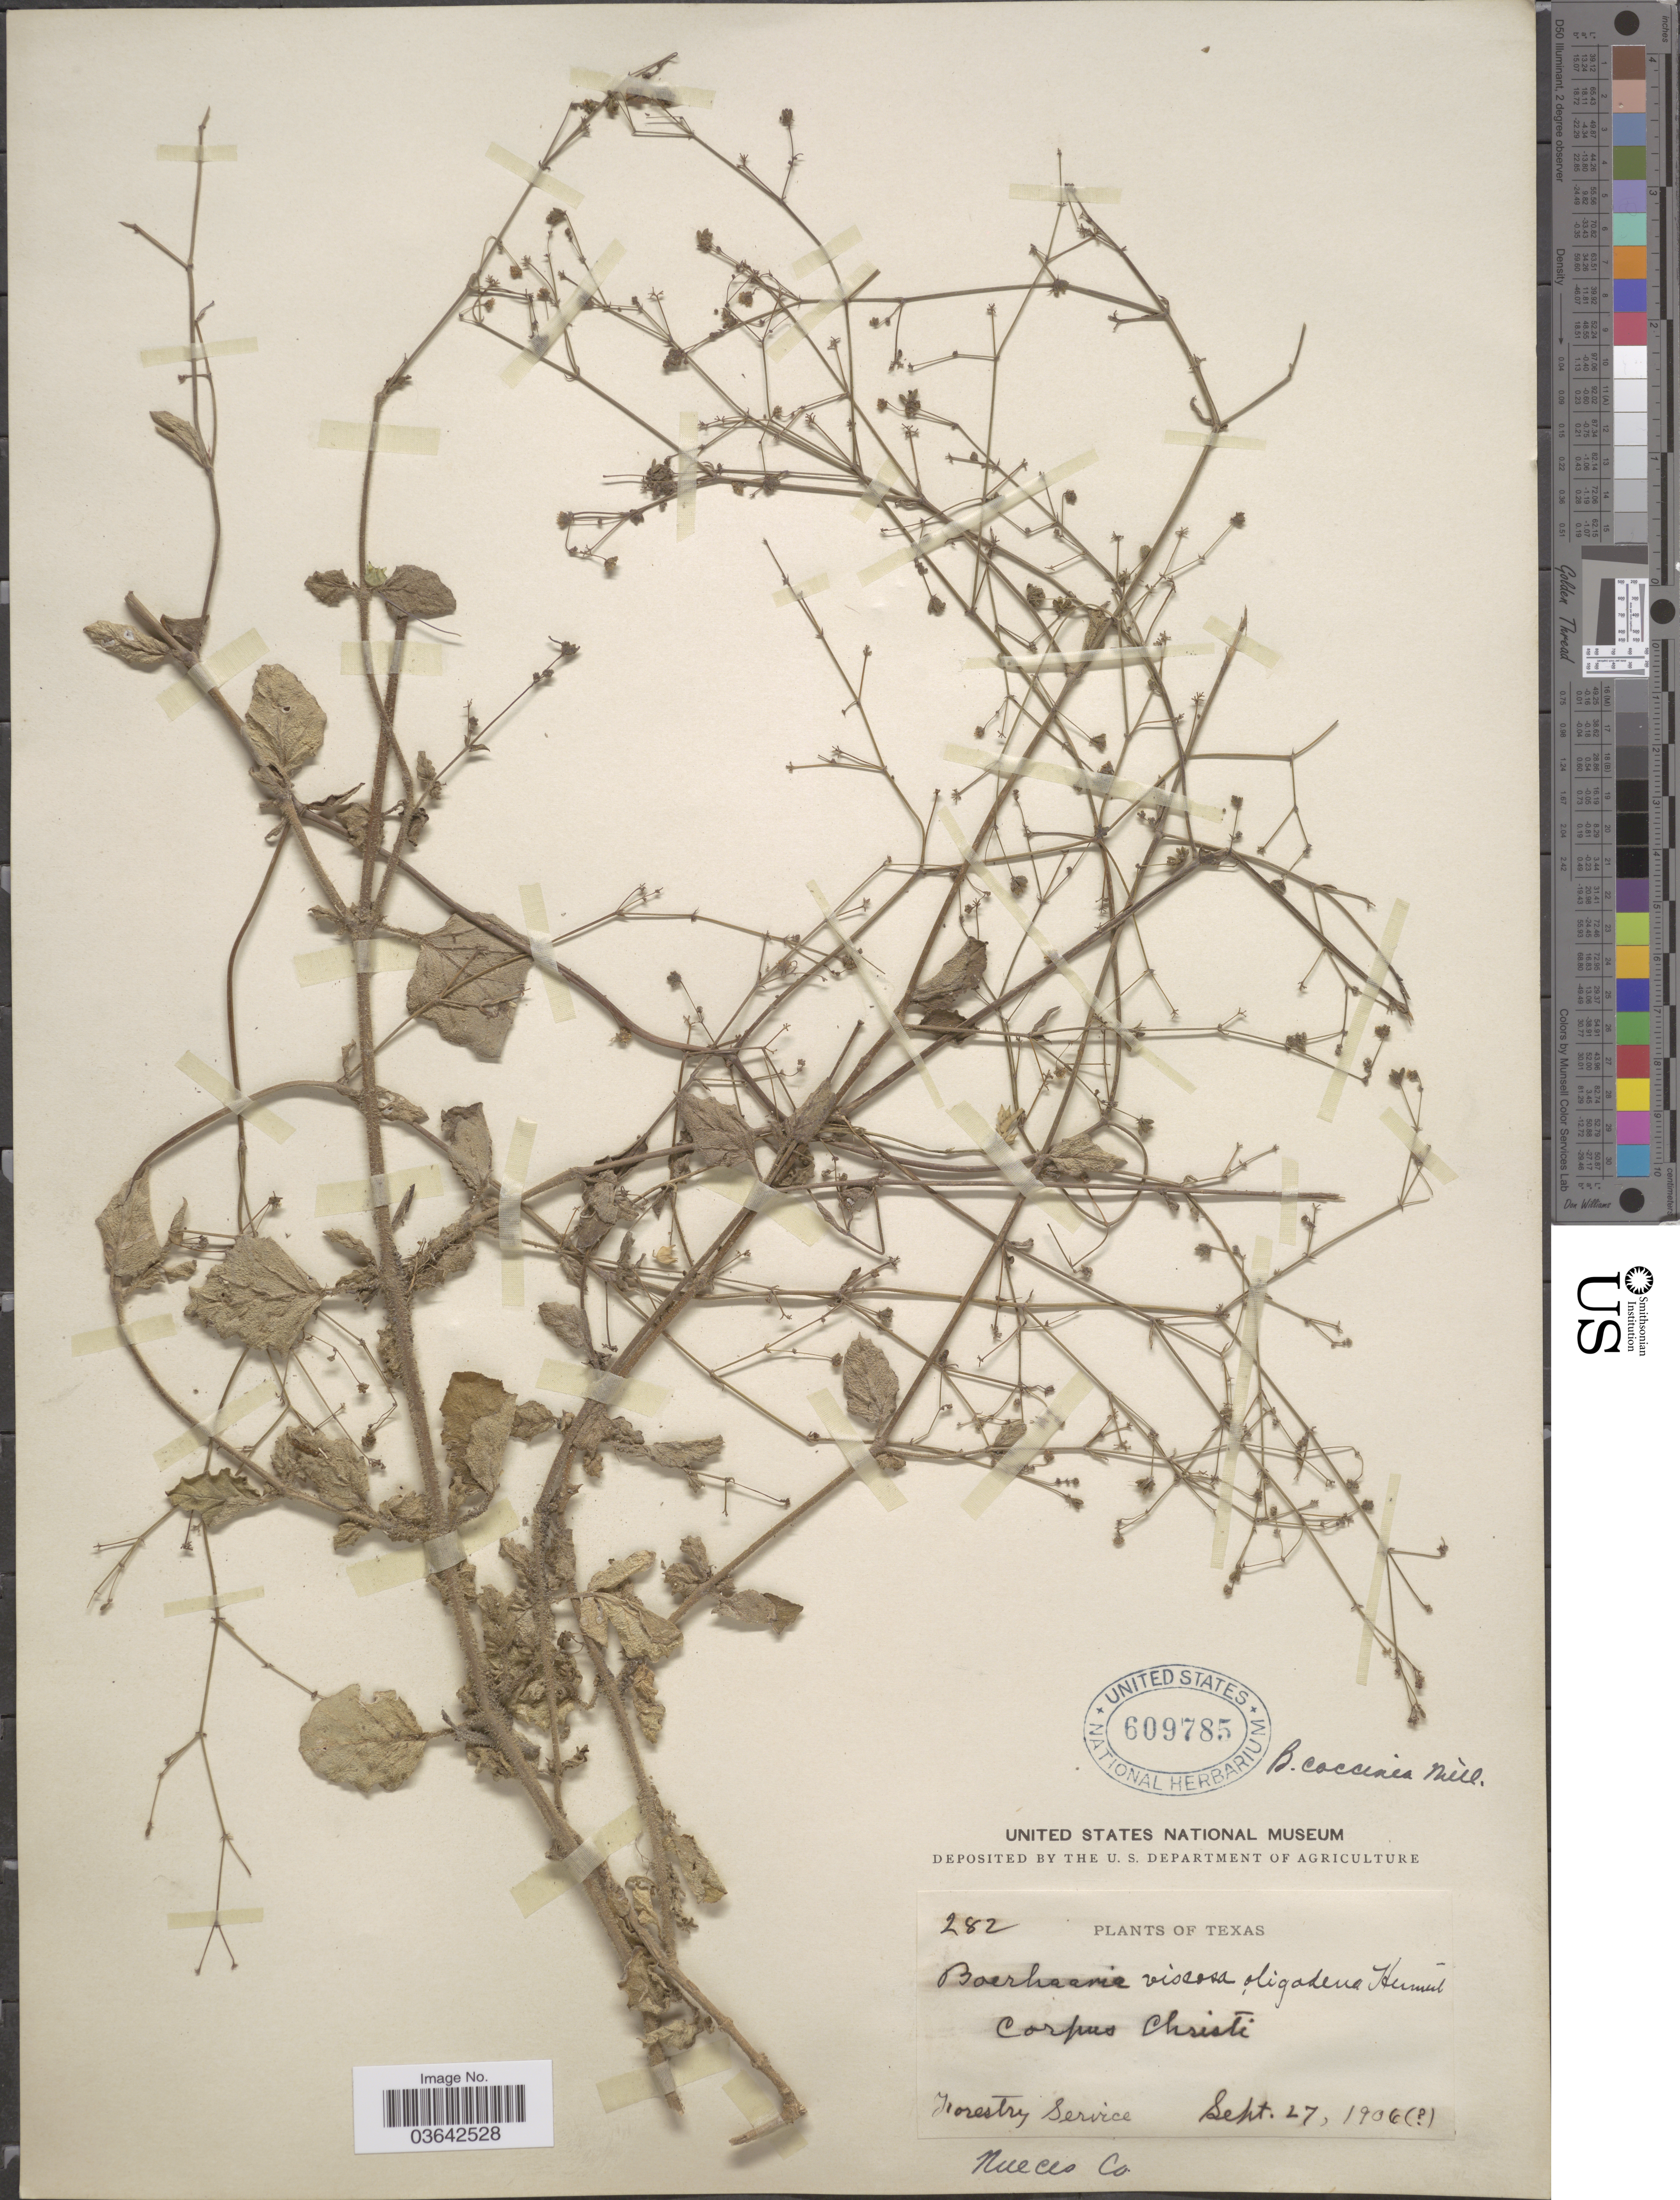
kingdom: Plantae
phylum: Tracheophyta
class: Magnoliopsida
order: Caryophyllales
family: Nyctaginaceae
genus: Boerhavia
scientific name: Boerhavia coccinea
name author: Mill.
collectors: Forestry Service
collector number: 282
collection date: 1906-09-27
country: United States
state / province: Texas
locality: Corpus Christi. Nueces Co.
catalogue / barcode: US 609785